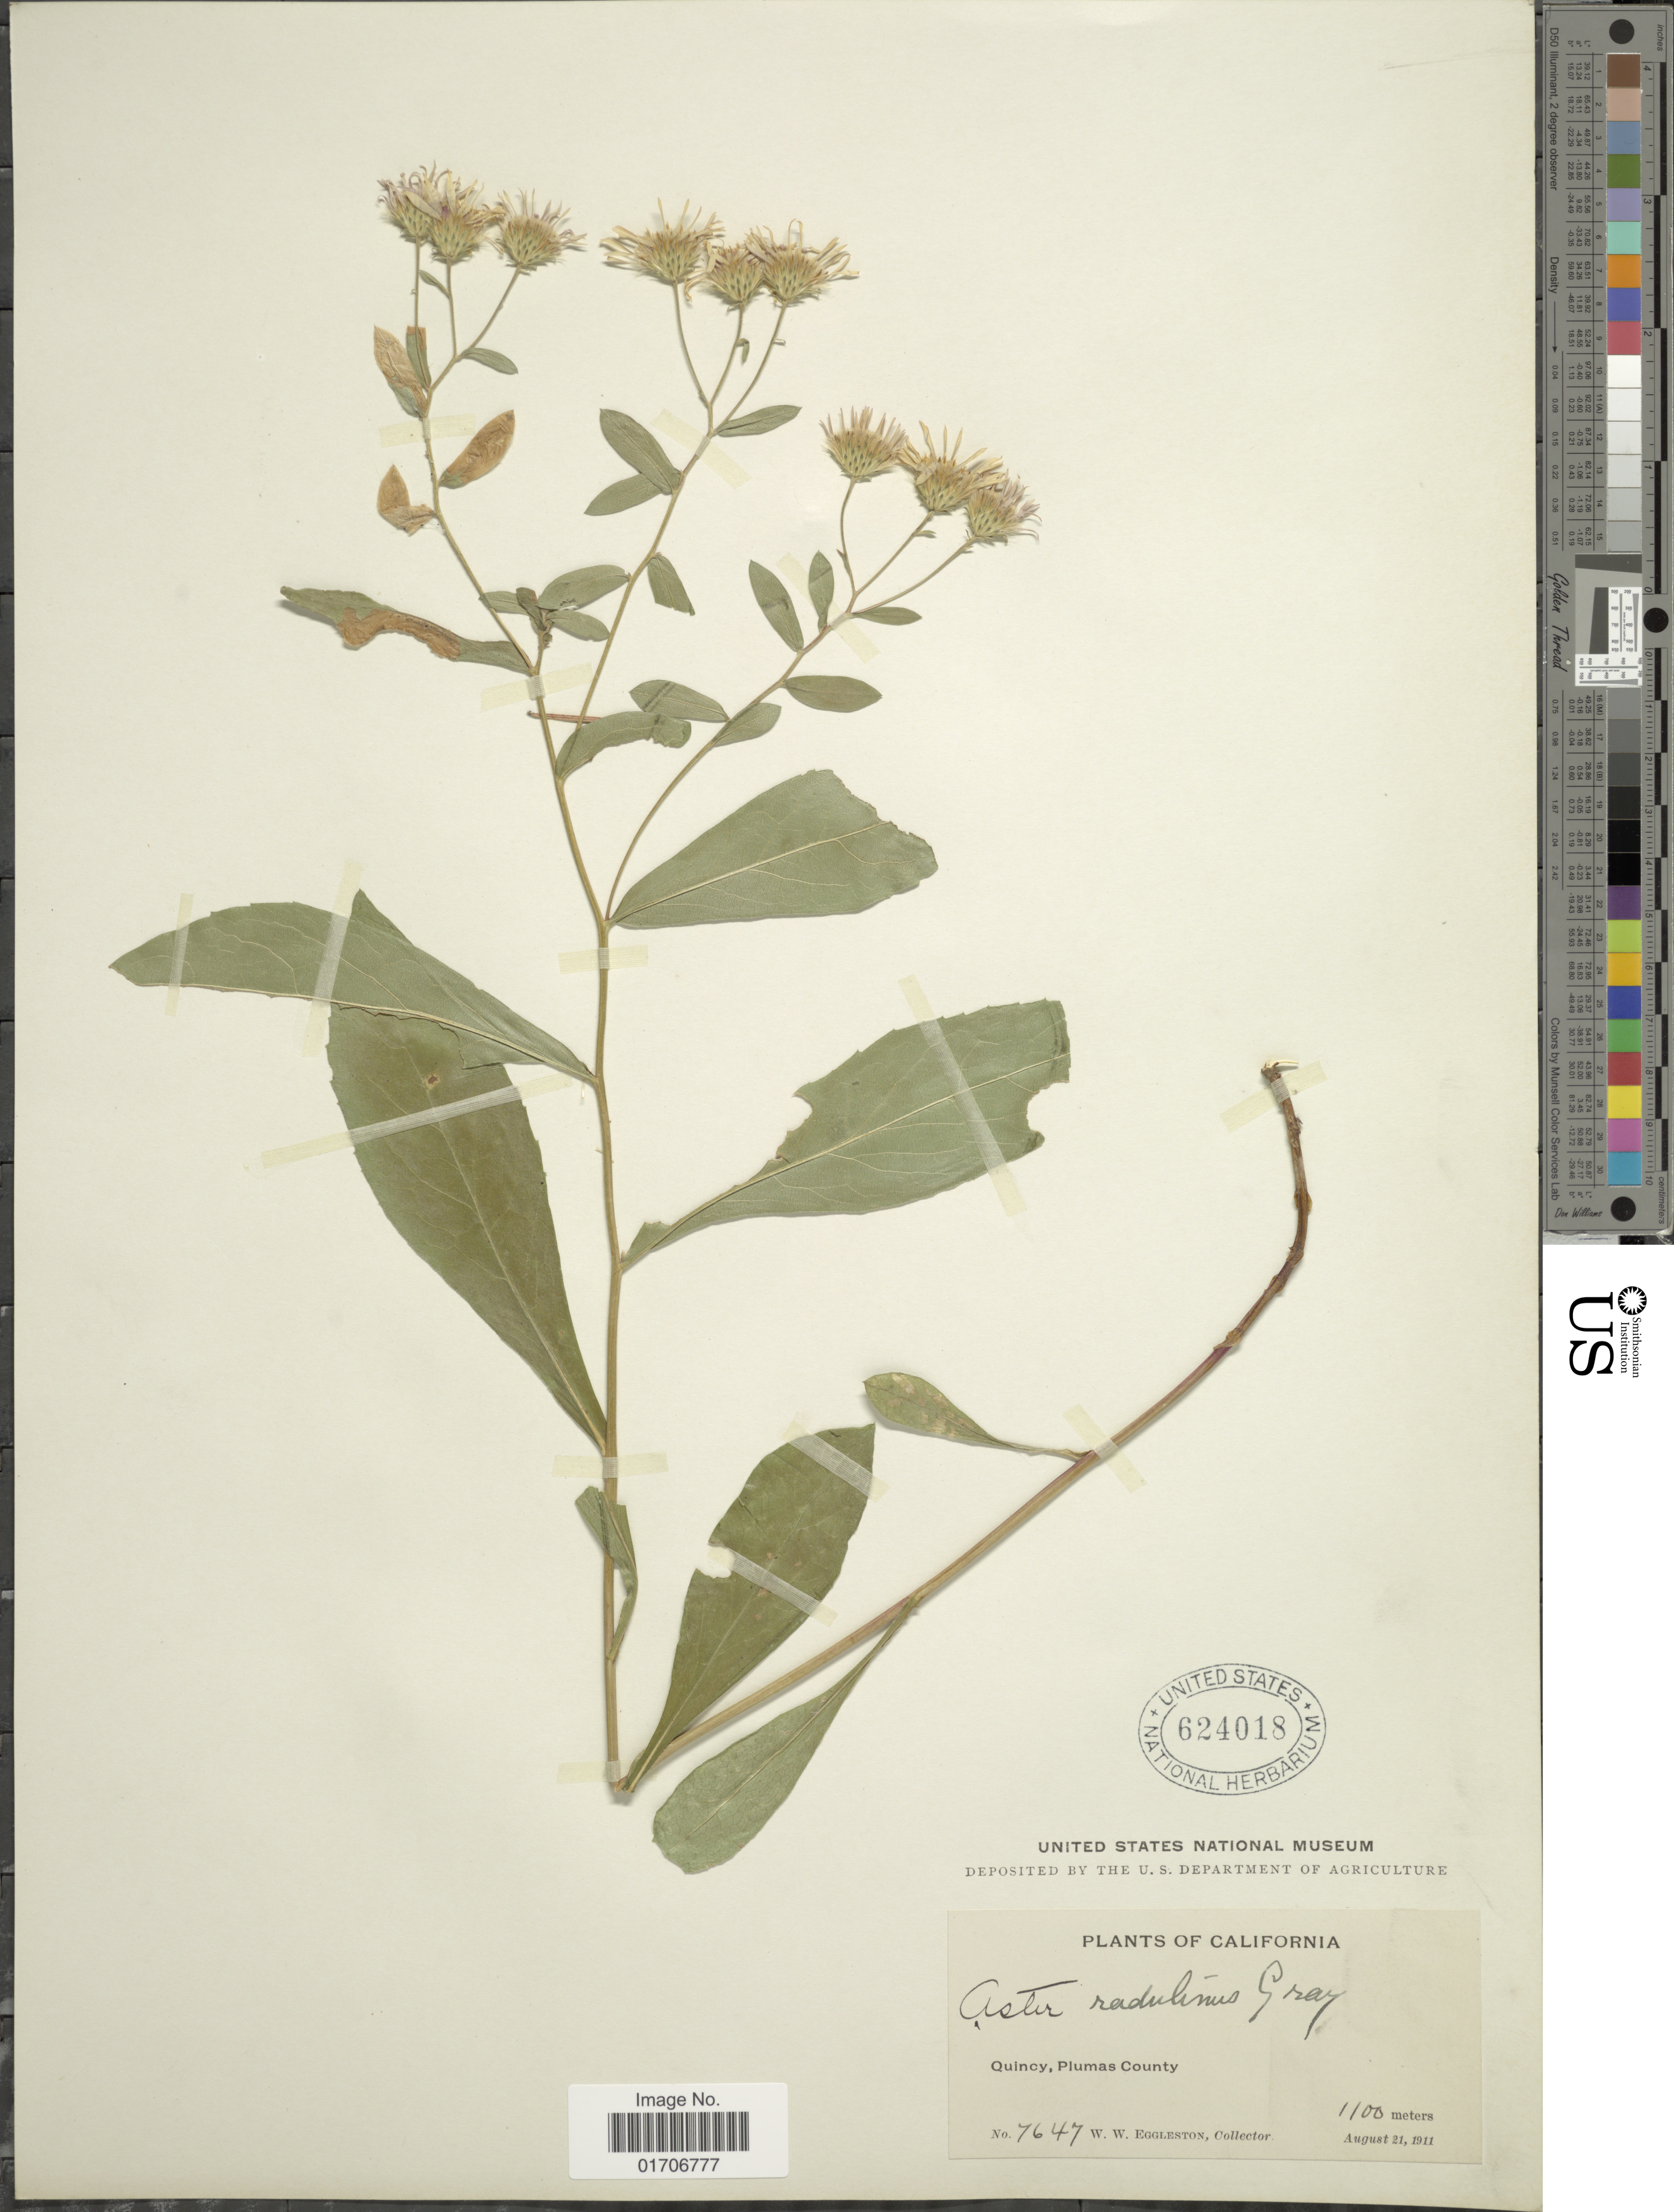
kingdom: Plantae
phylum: Tracheophyta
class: Magnoliopsida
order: Asterales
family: Asteraceae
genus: Eurybia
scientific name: Eurybia radulina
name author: (A. Gray) G.L. Nesom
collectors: W. W. Eggleston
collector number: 7647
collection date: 1911-08-21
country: United States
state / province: California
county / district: Plumas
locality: Quincy, Plumas County.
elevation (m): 1100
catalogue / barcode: US 624018